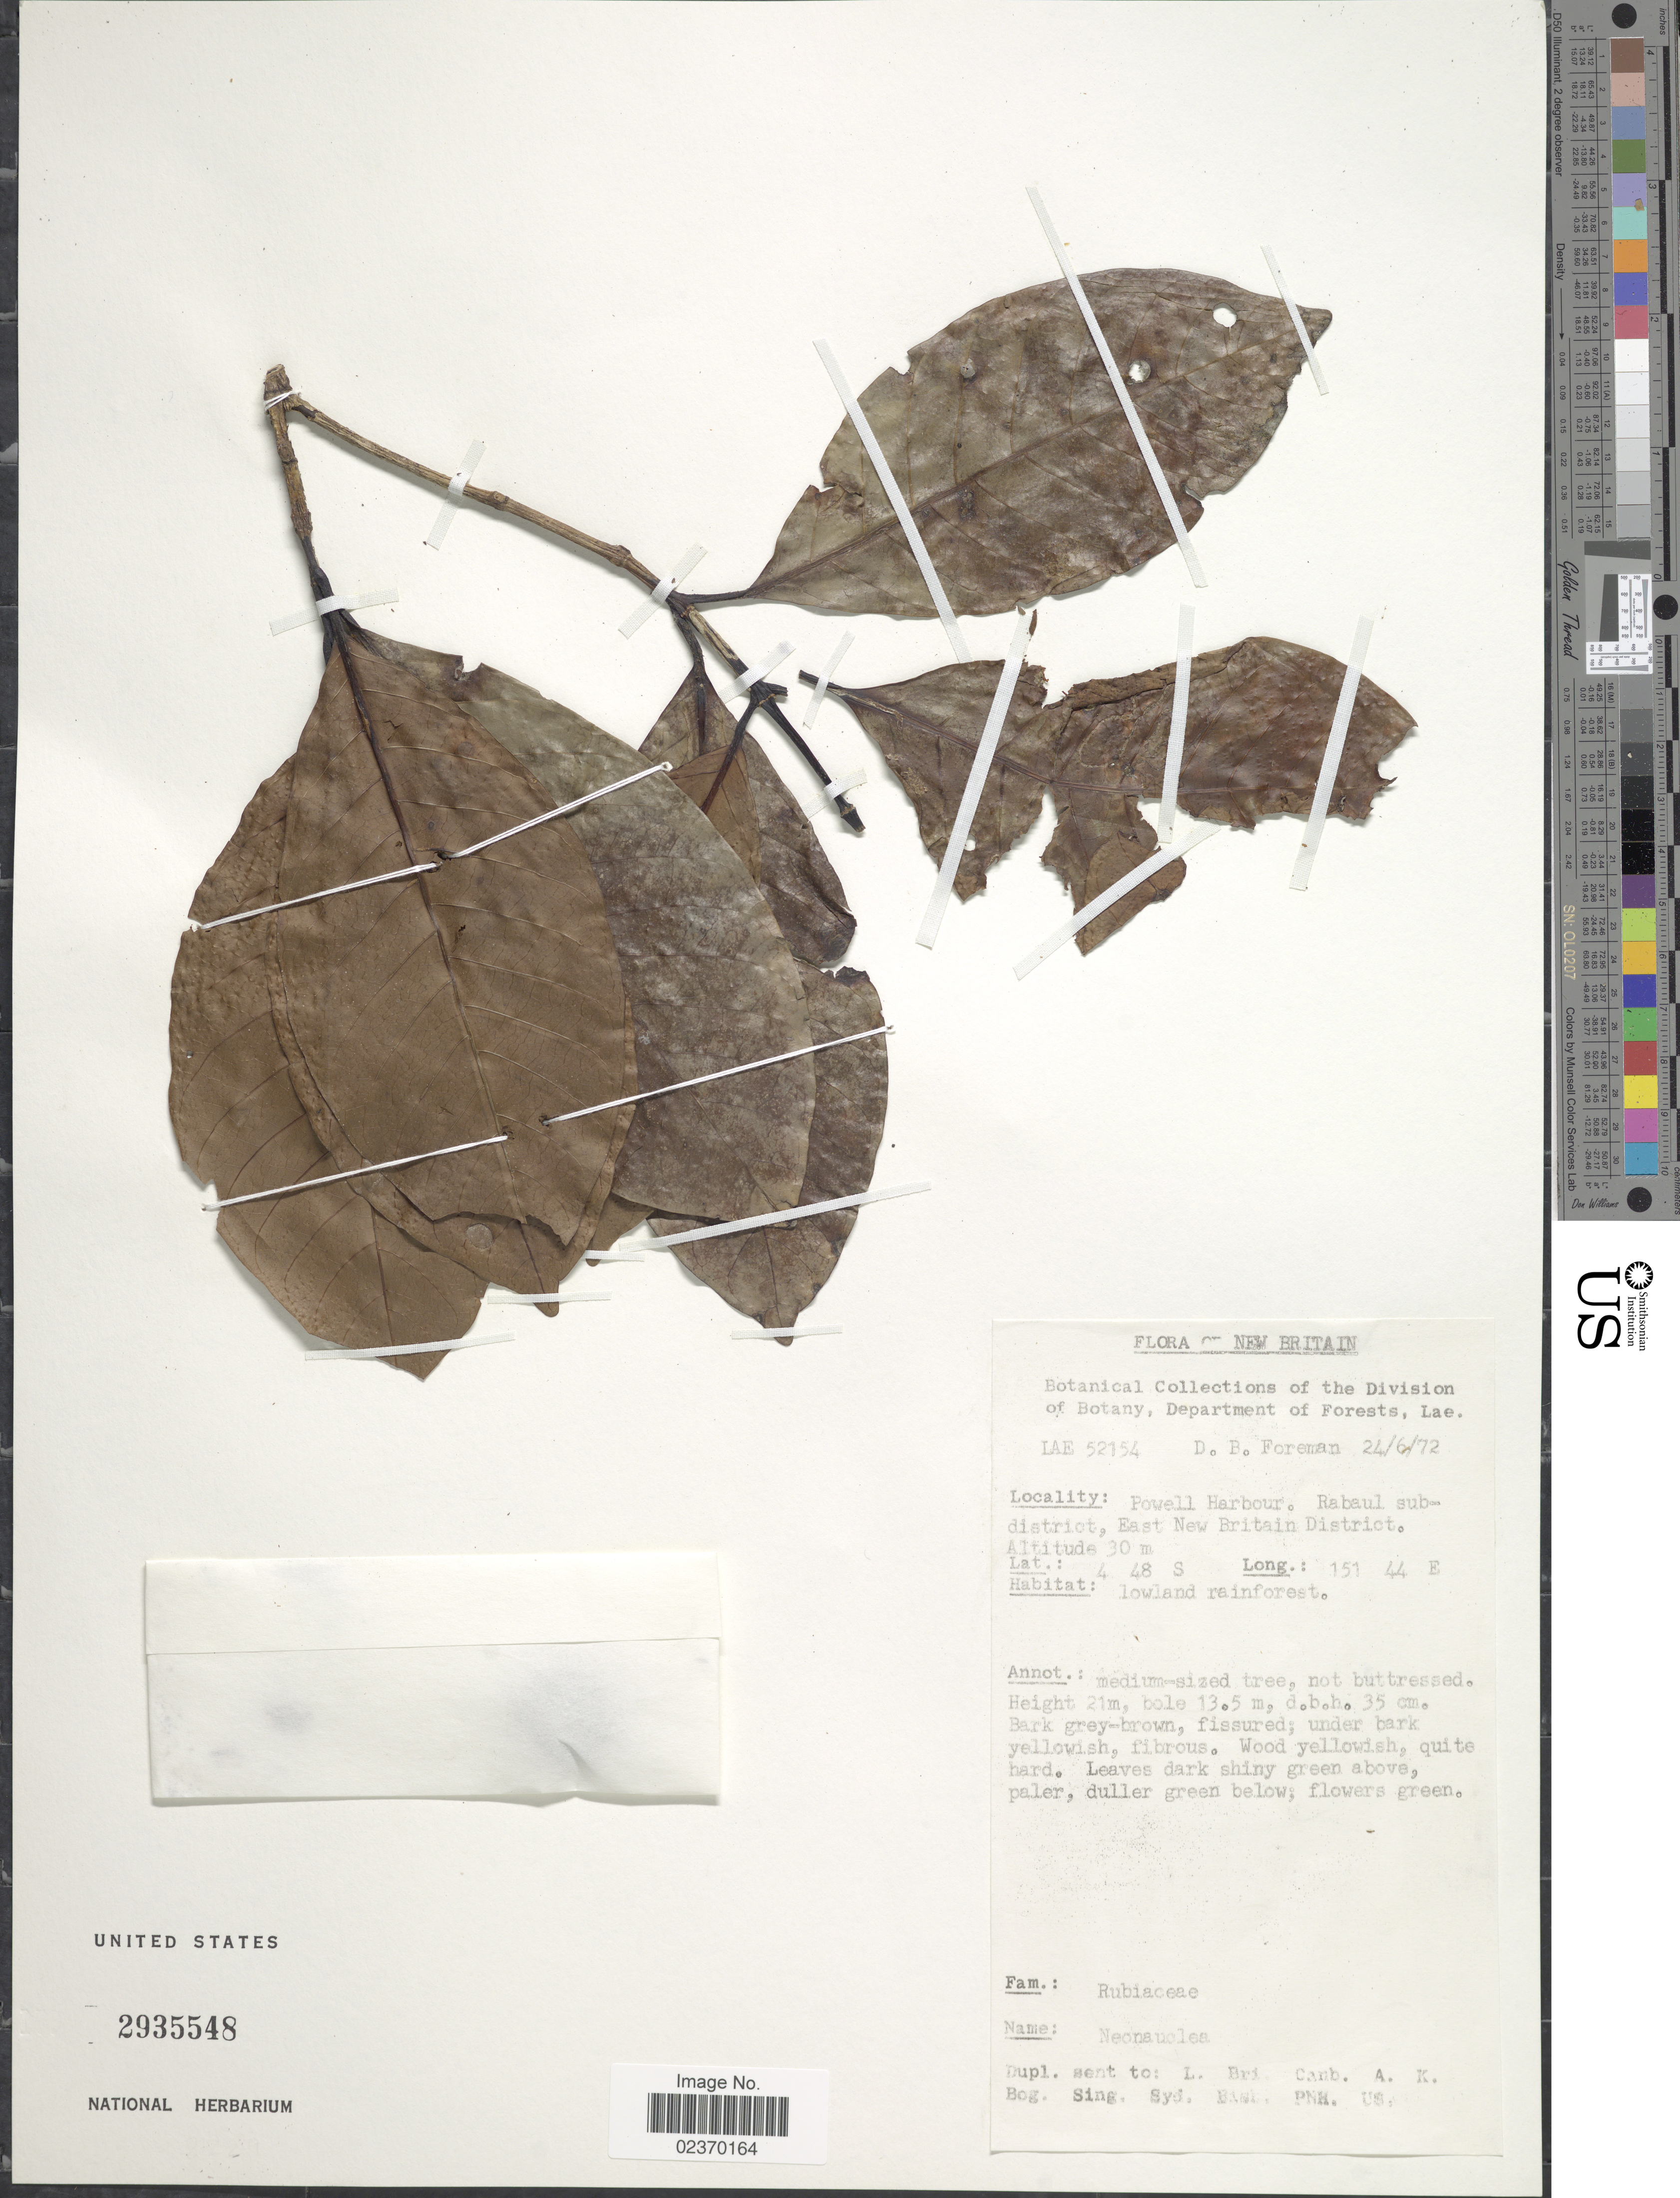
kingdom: Plantae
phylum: Tracheophyta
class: Magnoliopsida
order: Gentianales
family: Rubiaceae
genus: Neonauclea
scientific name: Neonauclea sp.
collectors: D. Foreman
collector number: LAE 52154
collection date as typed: Transcribed d/m/y: 24/6/72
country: Papua New Guinea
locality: New Britain, Powell Harbour. Rabaul sub-district, East New Britain District, Lowland rainforest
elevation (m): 30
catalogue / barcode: US 3935548